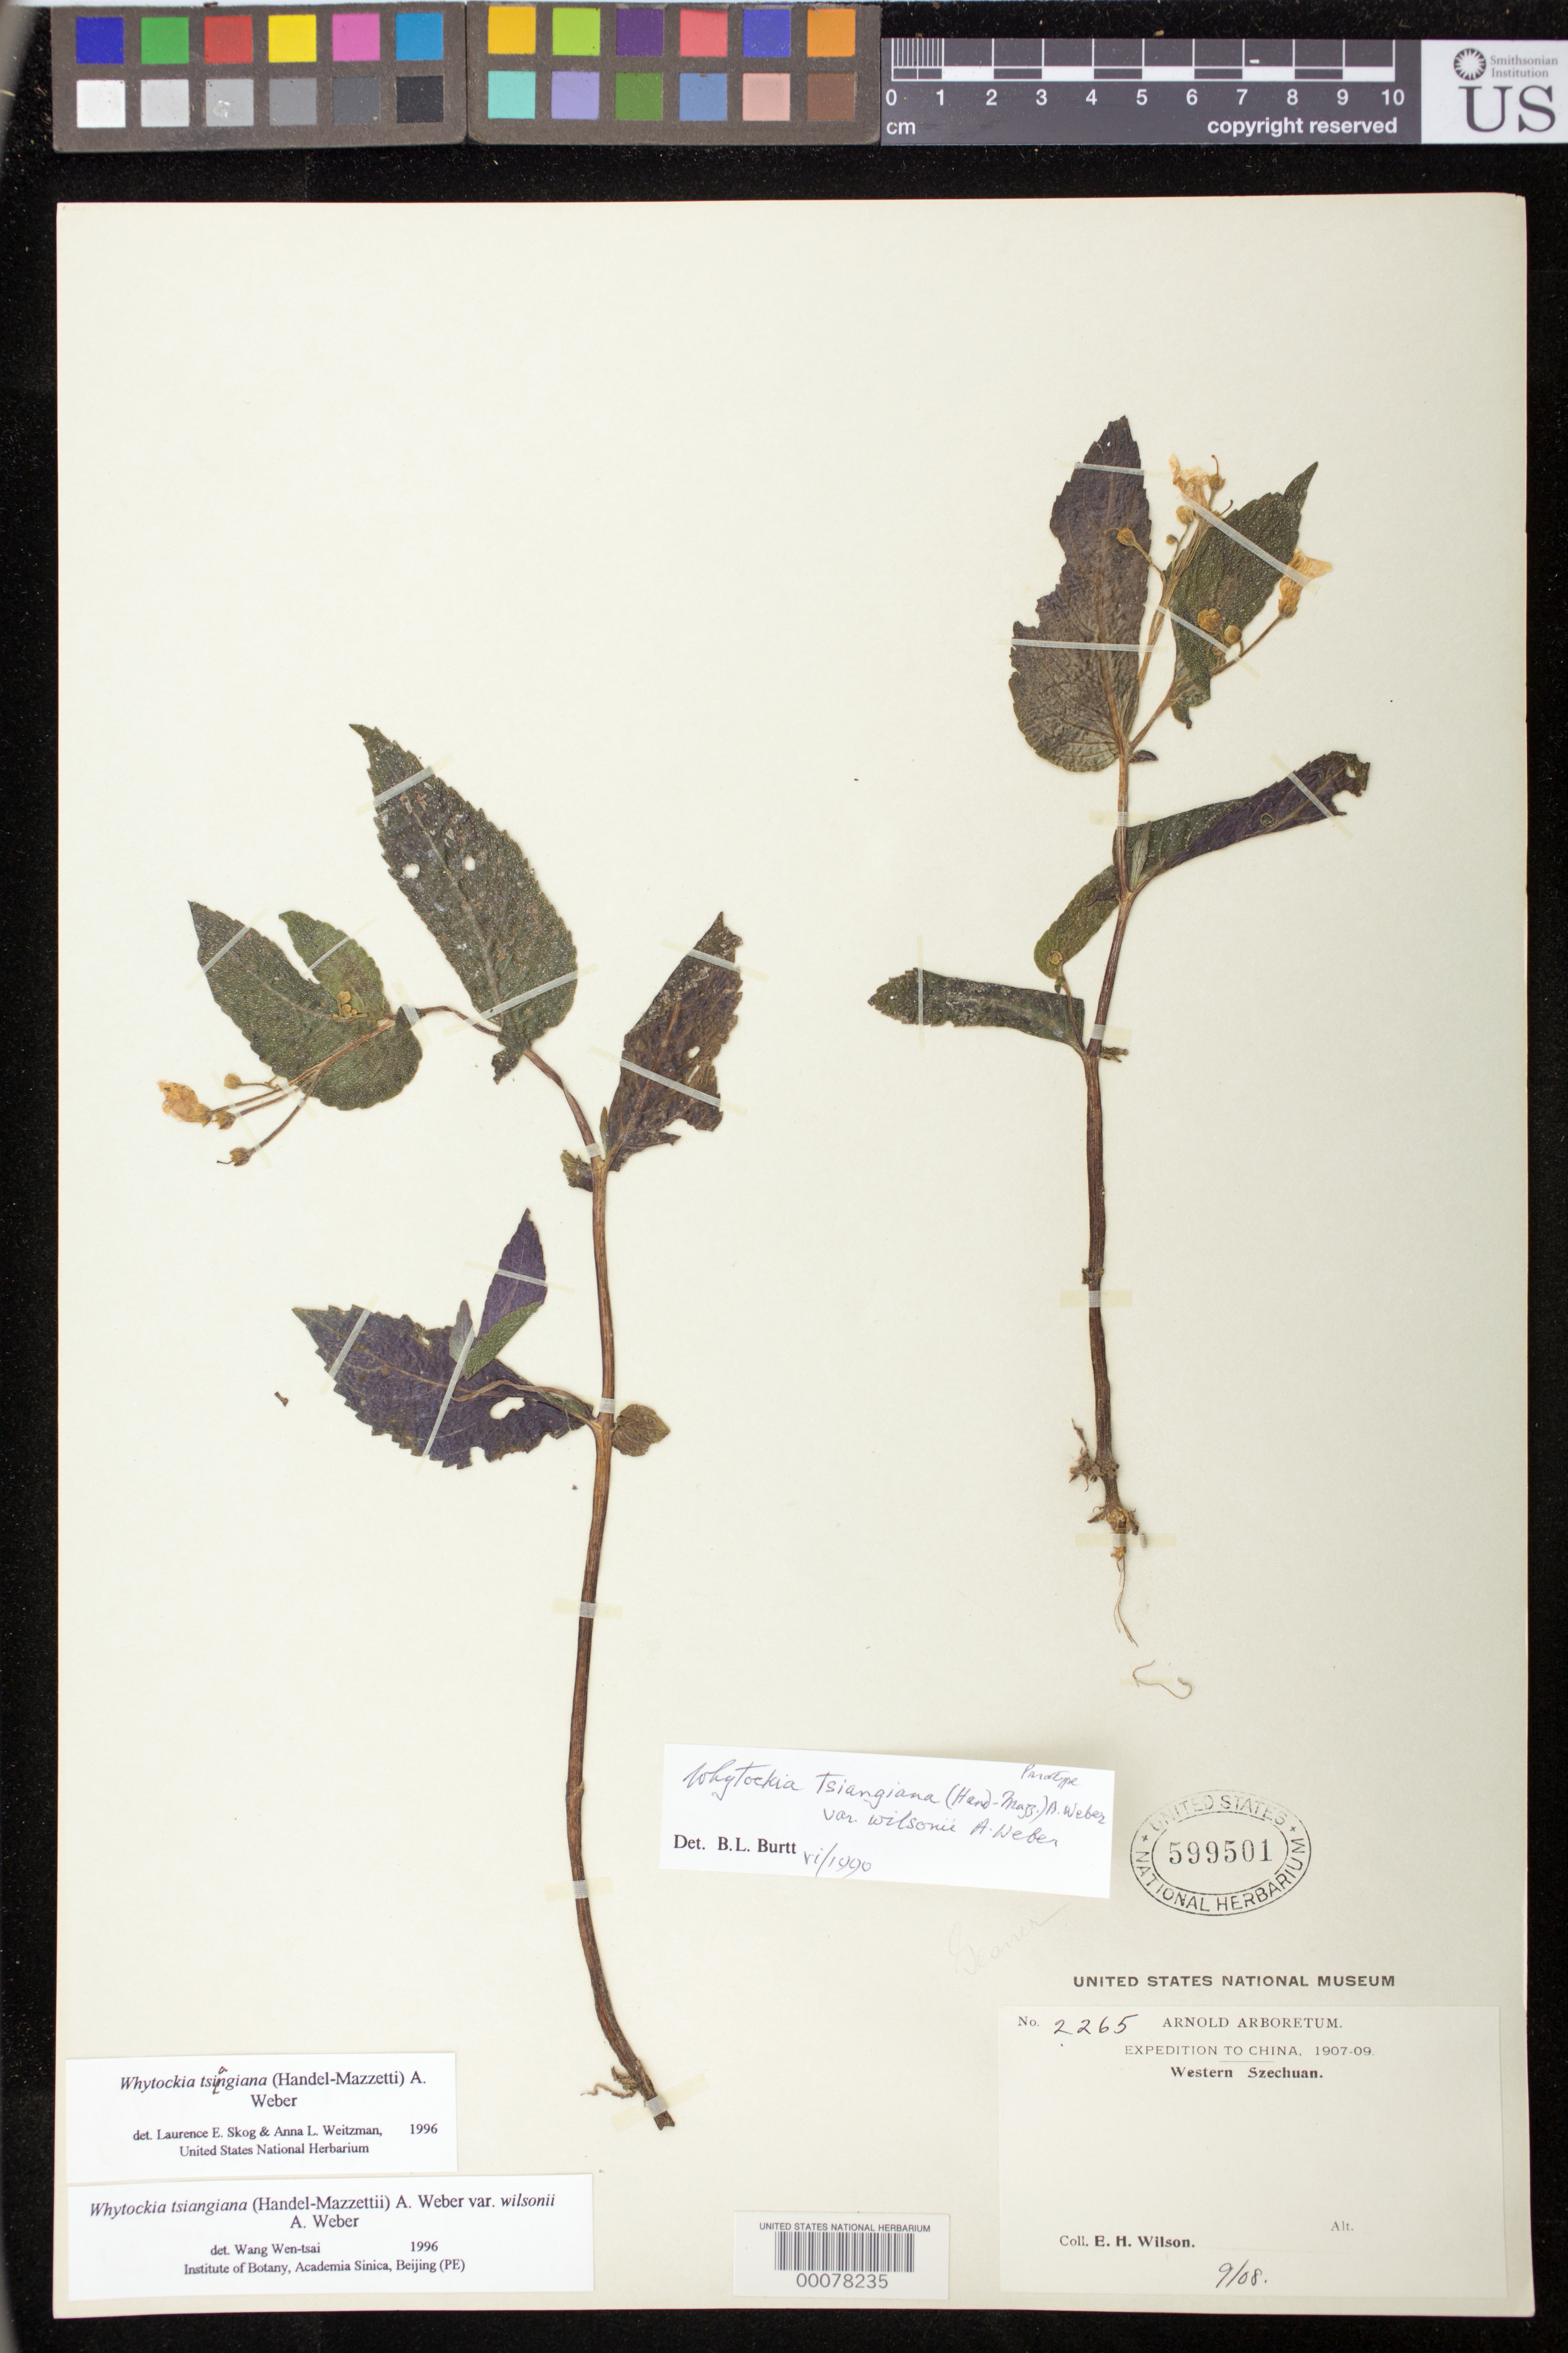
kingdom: Plantae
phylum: Tracheophyta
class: Magnoliopsida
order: Lamiales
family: Gesneriaceae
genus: Whytockia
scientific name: Whytockia tsiangiana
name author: (Hand.-Mazz.) A. Weber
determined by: Wang, W. T.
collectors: E. H. Wilson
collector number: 2265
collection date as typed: Sep 1908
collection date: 1908-09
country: China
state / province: Sichuan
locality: Western szechwan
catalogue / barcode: US 599501